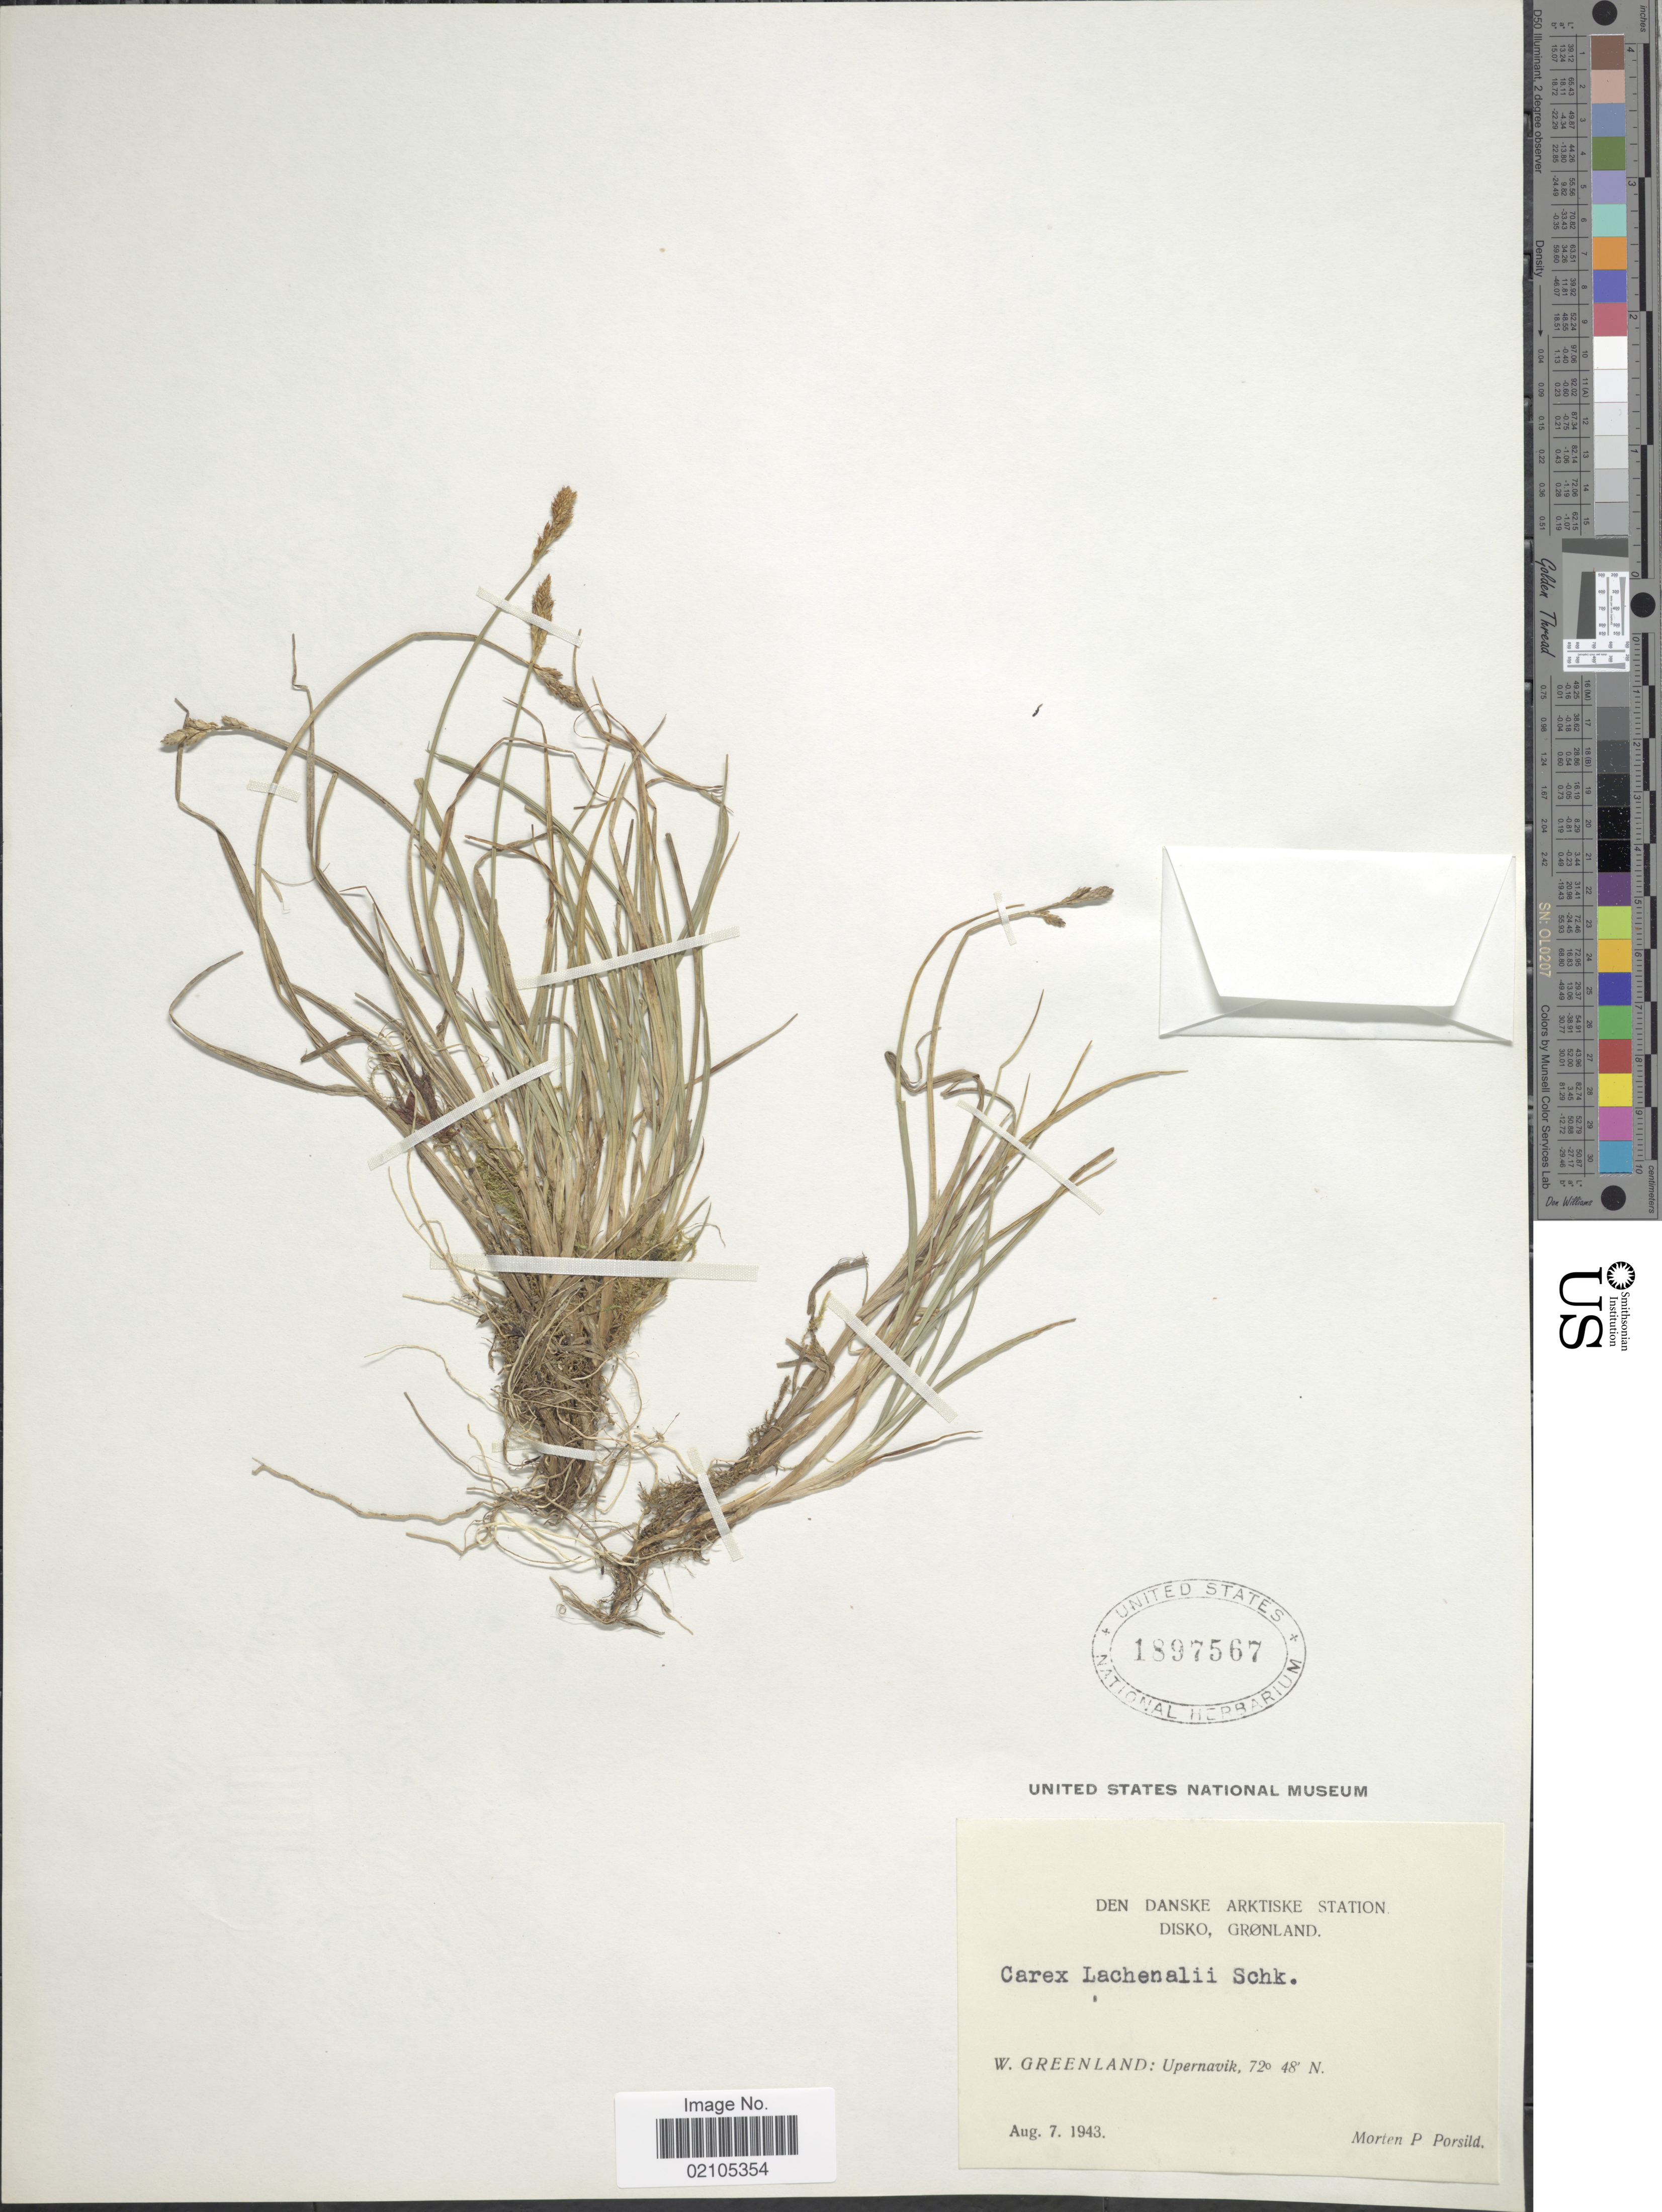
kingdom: Plantae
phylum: Tracheophyta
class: Liliopsida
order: Poales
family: Cyperaceae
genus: Carex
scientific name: Carex lachenalii subsp. lachenalii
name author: Schkuhr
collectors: M. P. Porsild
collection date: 1943-08-07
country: Greenland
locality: Den Danske Arktiske Station. Disko, Gronland. W. Greenland: Upernavik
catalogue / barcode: US 1897567